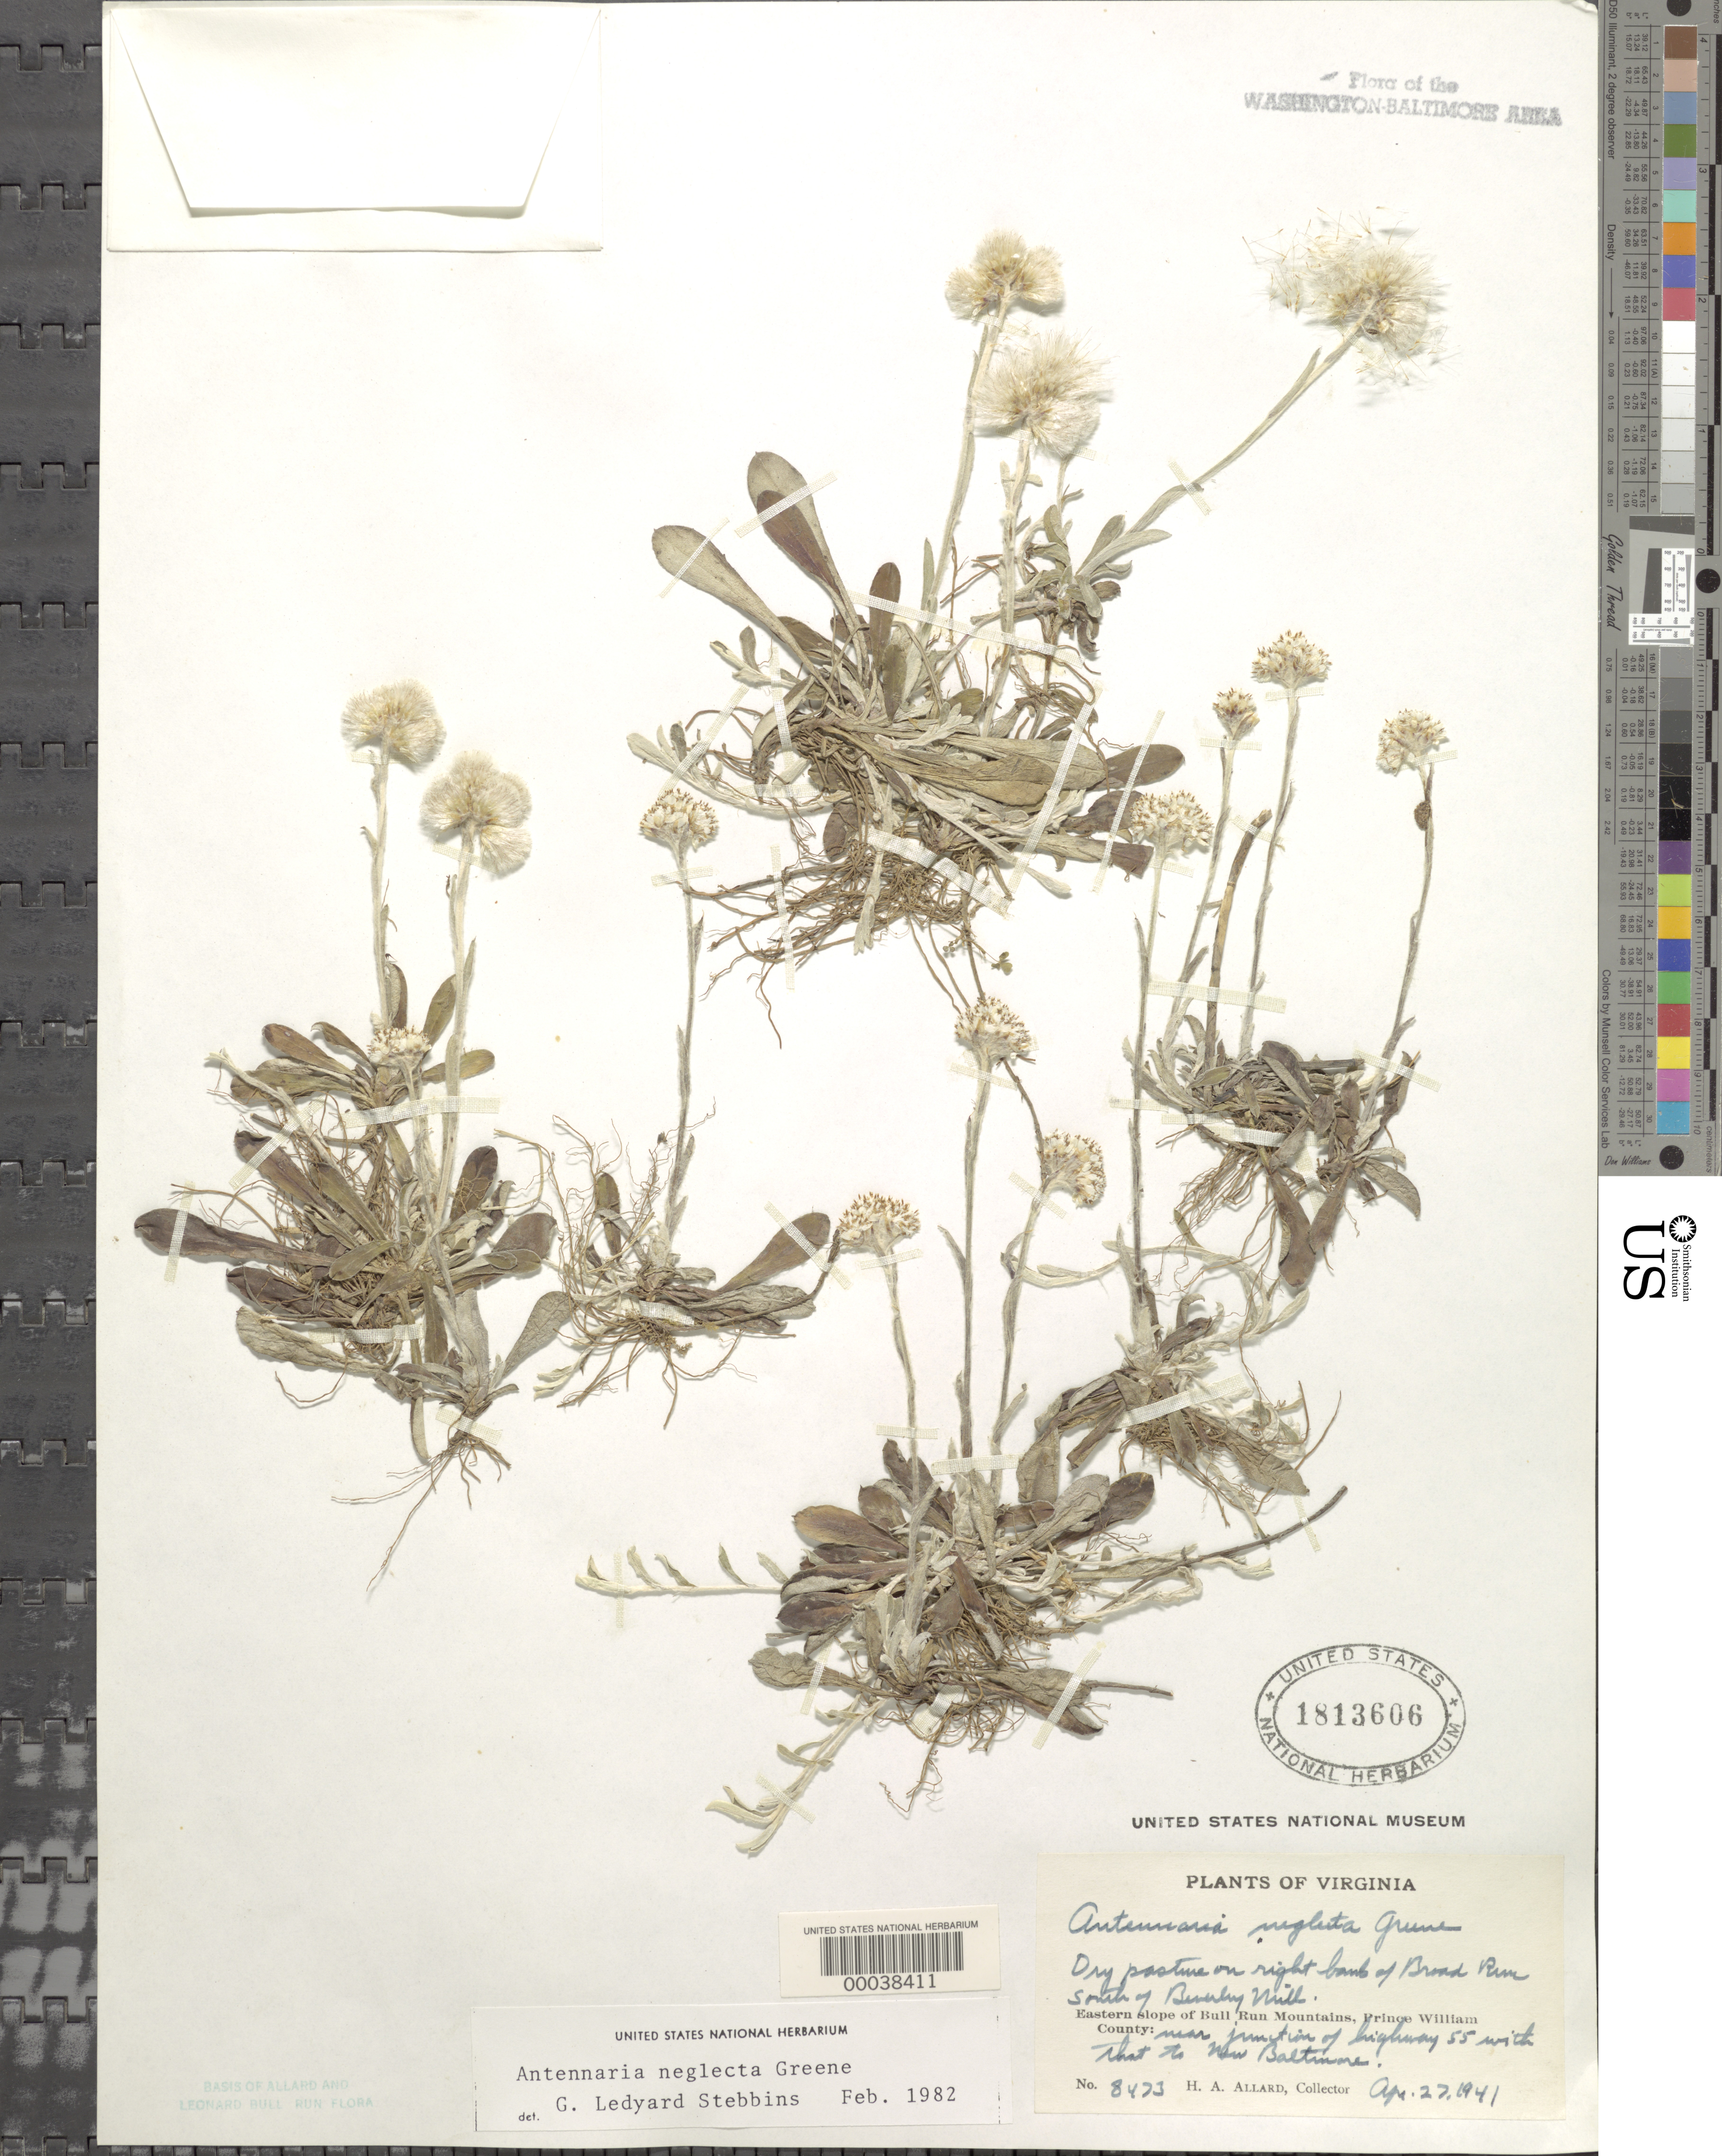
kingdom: Plantae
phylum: Tracheophyta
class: Magnoliopsida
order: Asterales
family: Asteraceae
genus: Antennaria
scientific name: Antennaria neglecta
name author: Greene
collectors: H. A. Allard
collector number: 8473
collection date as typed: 27 Apr 1941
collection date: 1941-04-27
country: United States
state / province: Virginia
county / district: Prince William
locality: Broad Run south of Beverley Mill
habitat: Dry pasture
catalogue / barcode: US 1813606